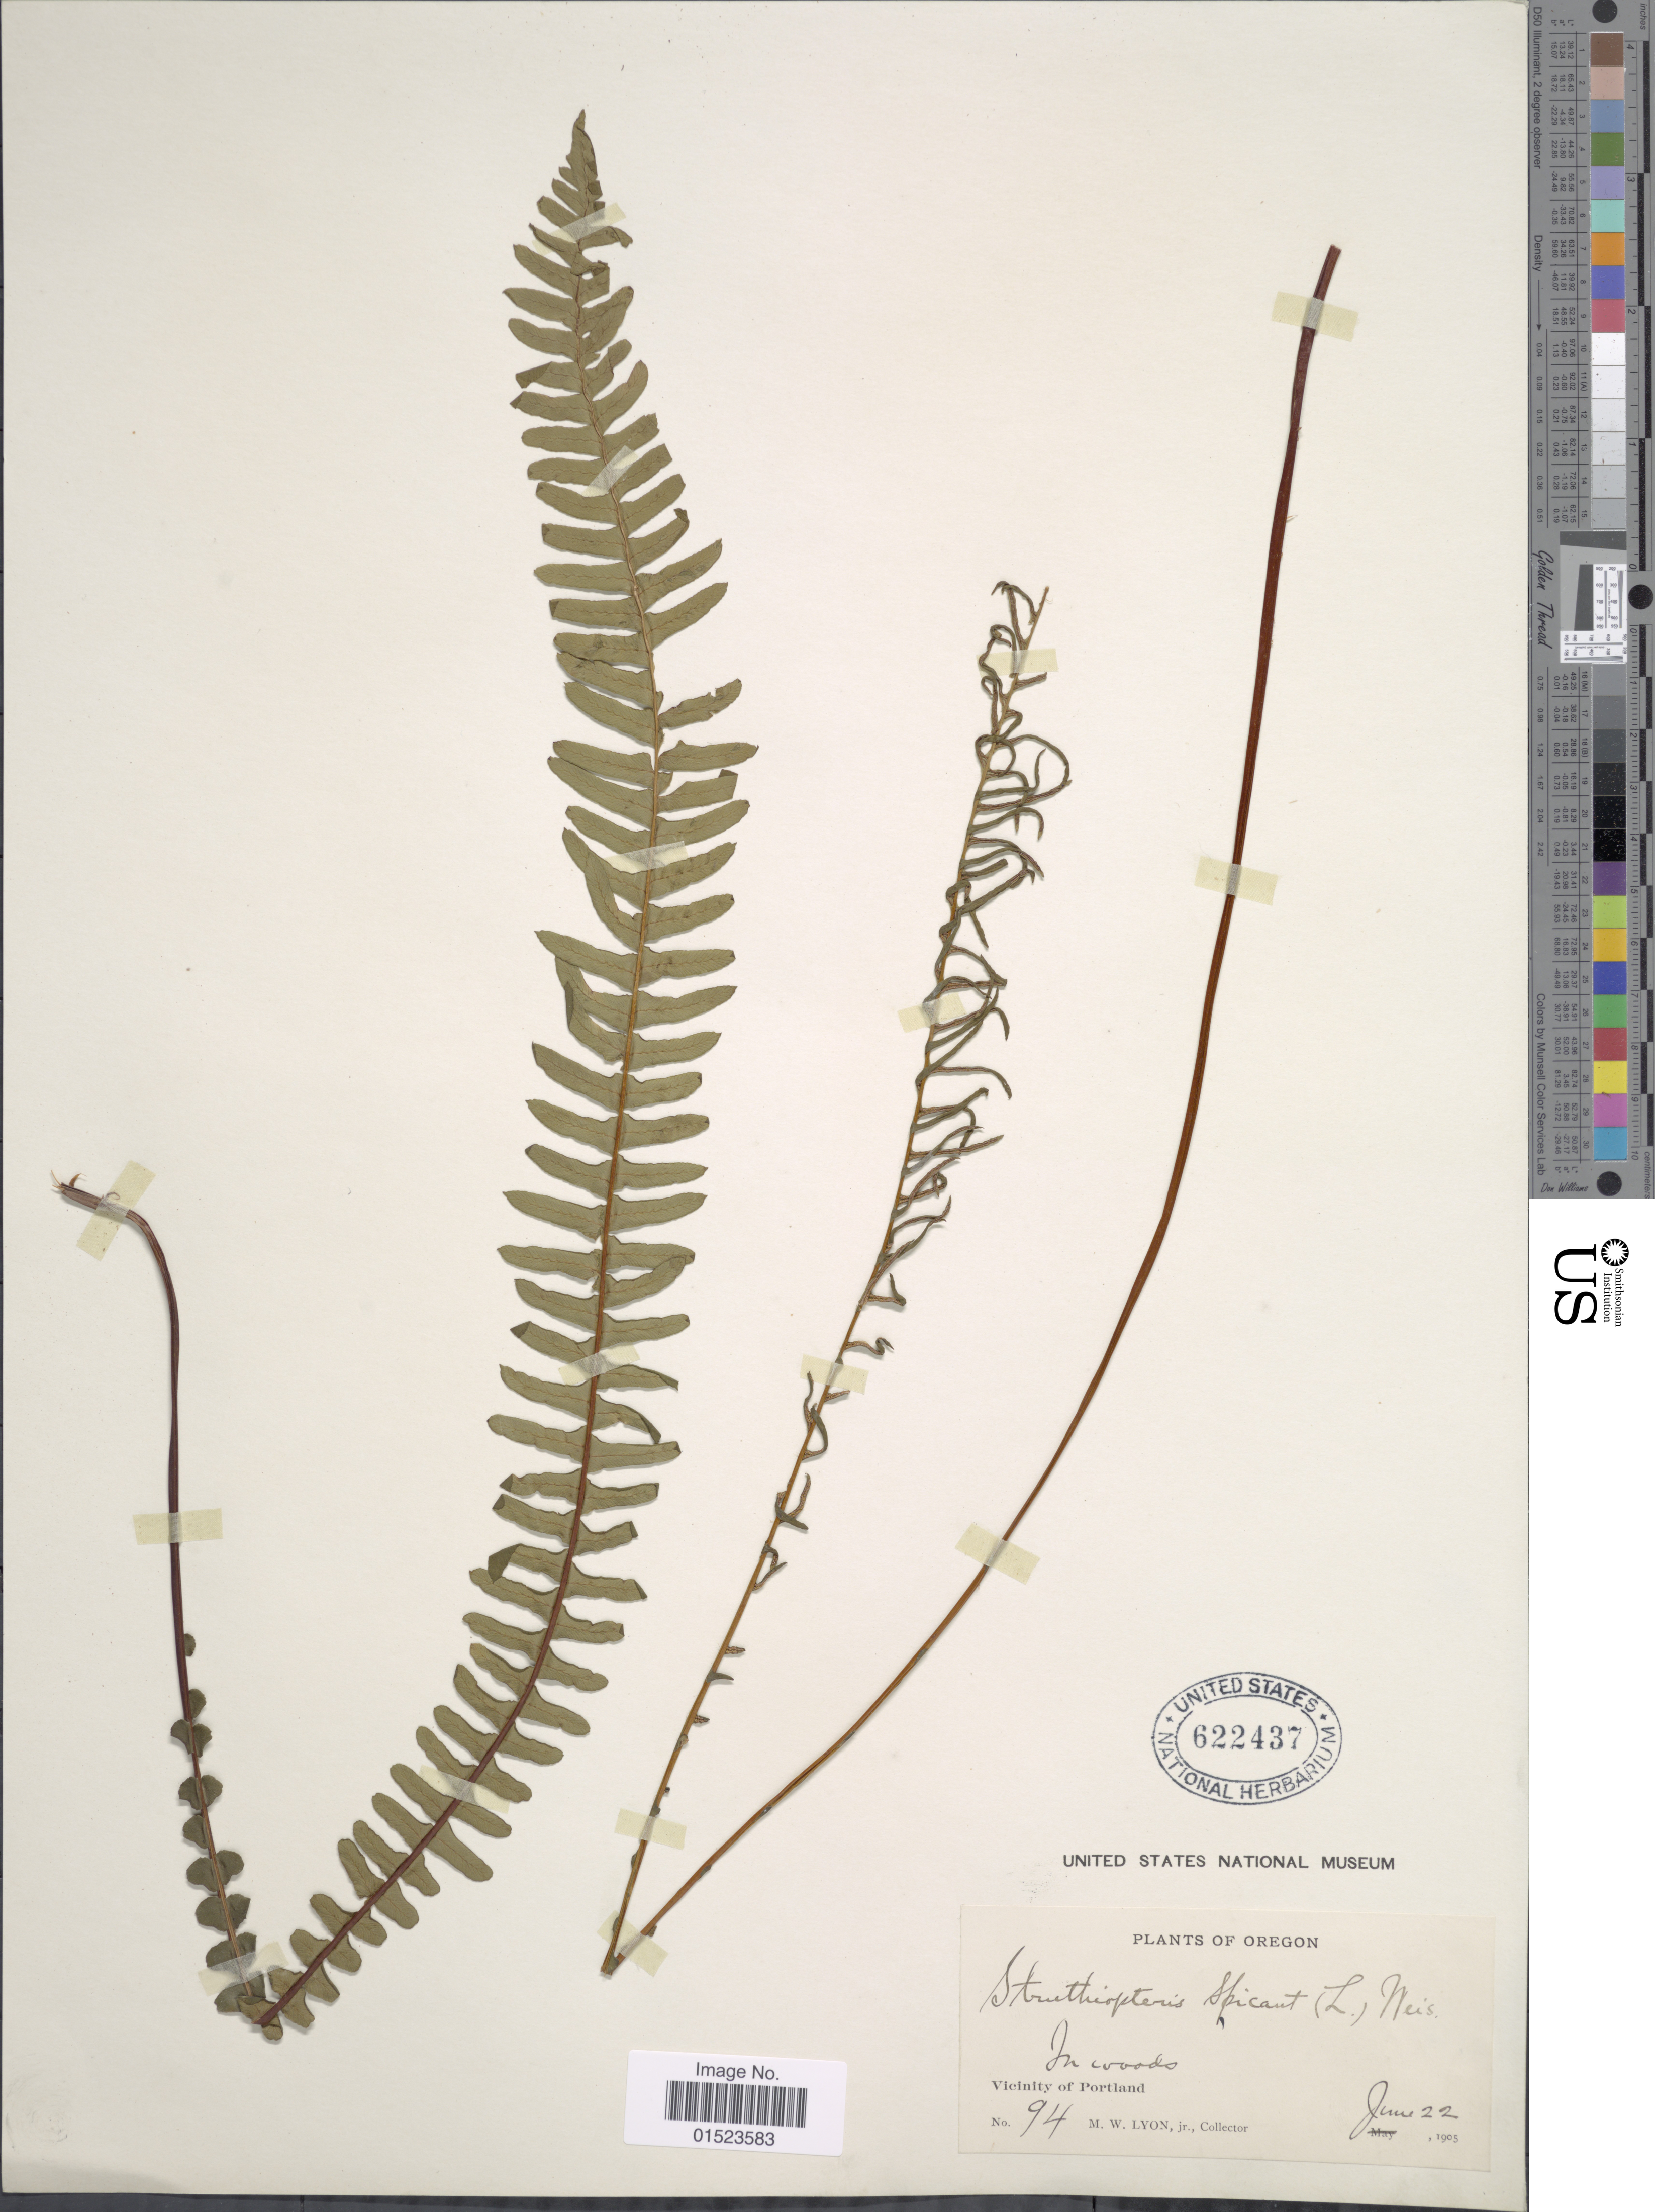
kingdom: Plantae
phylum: Tracheophyta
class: Polypodiopsida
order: Polypodiales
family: Blechnaceae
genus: Blechnum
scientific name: Blechnum spicant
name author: (L.) Sm.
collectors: M. Lyon Jr.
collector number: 94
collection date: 1905-06-22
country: United States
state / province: Oregon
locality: Vicinity of Portland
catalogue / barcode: US 622437